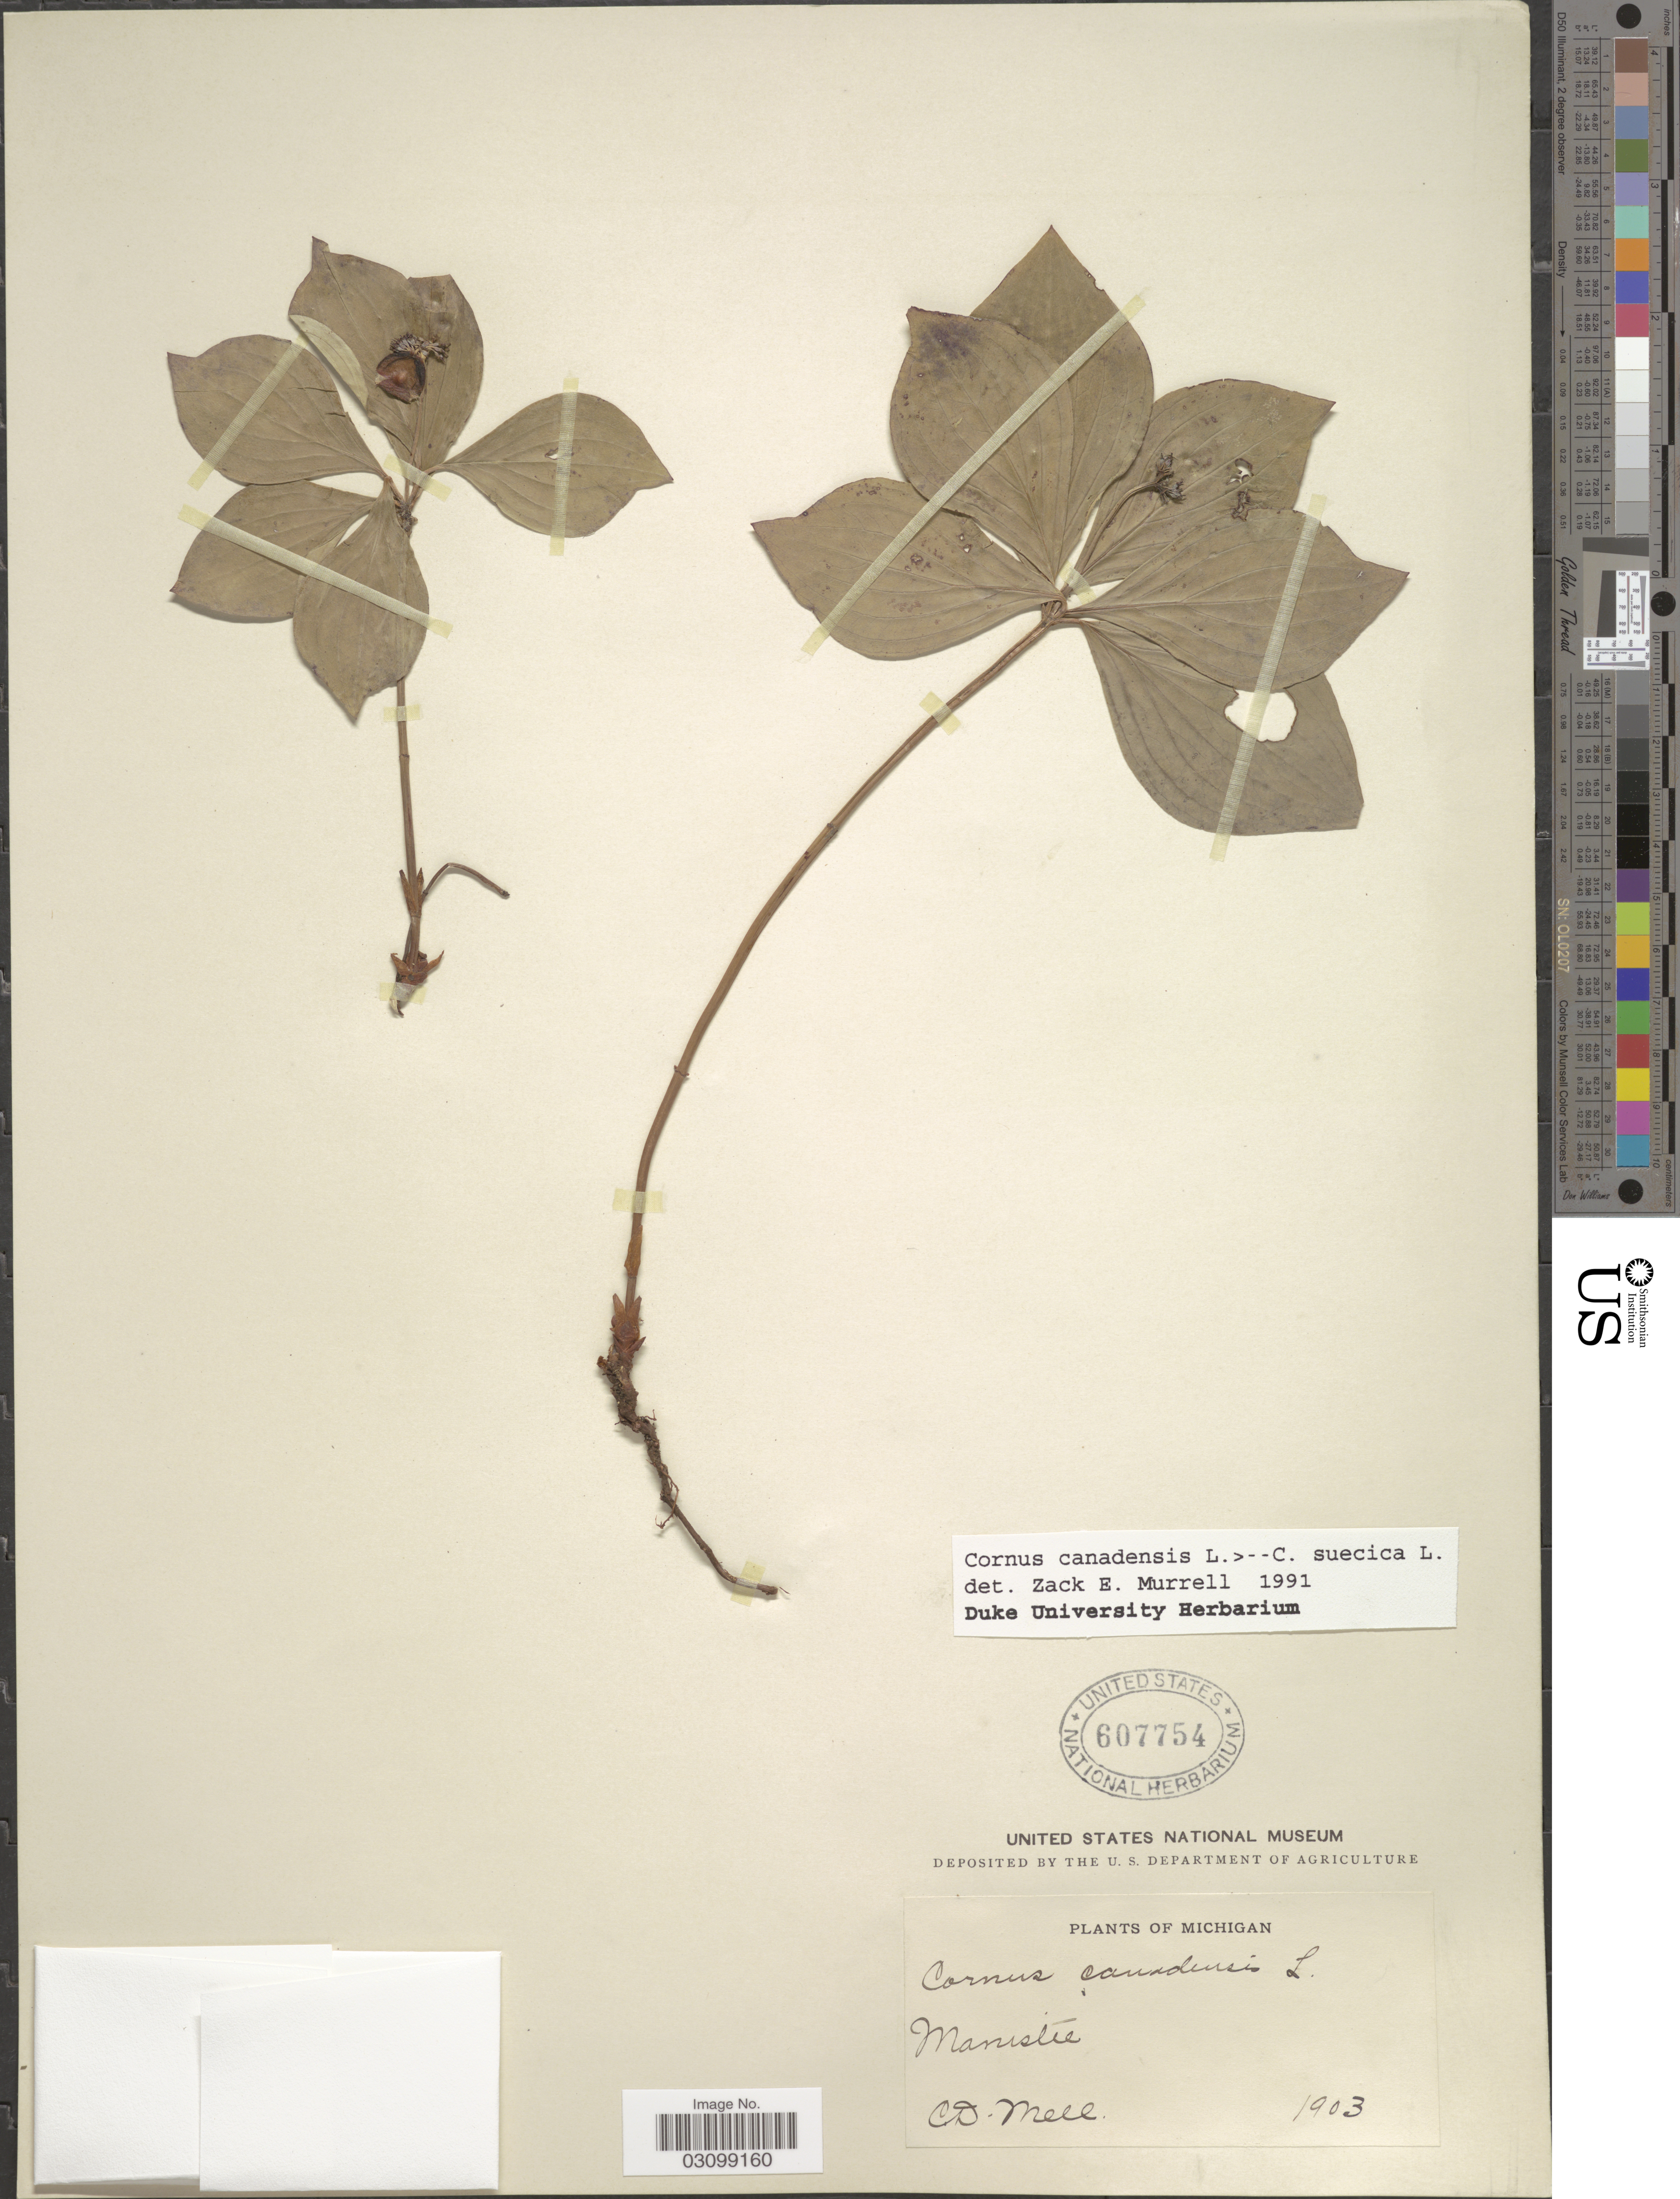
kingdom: Plantae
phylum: Tracheophyta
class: Magnoliopsida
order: Cornales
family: Cornaceae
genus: Cornus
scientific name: Cornus sp.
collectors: C. D. Mell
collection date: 1903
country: United States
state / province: Michigan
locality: Manistee.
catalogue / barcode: US 607754